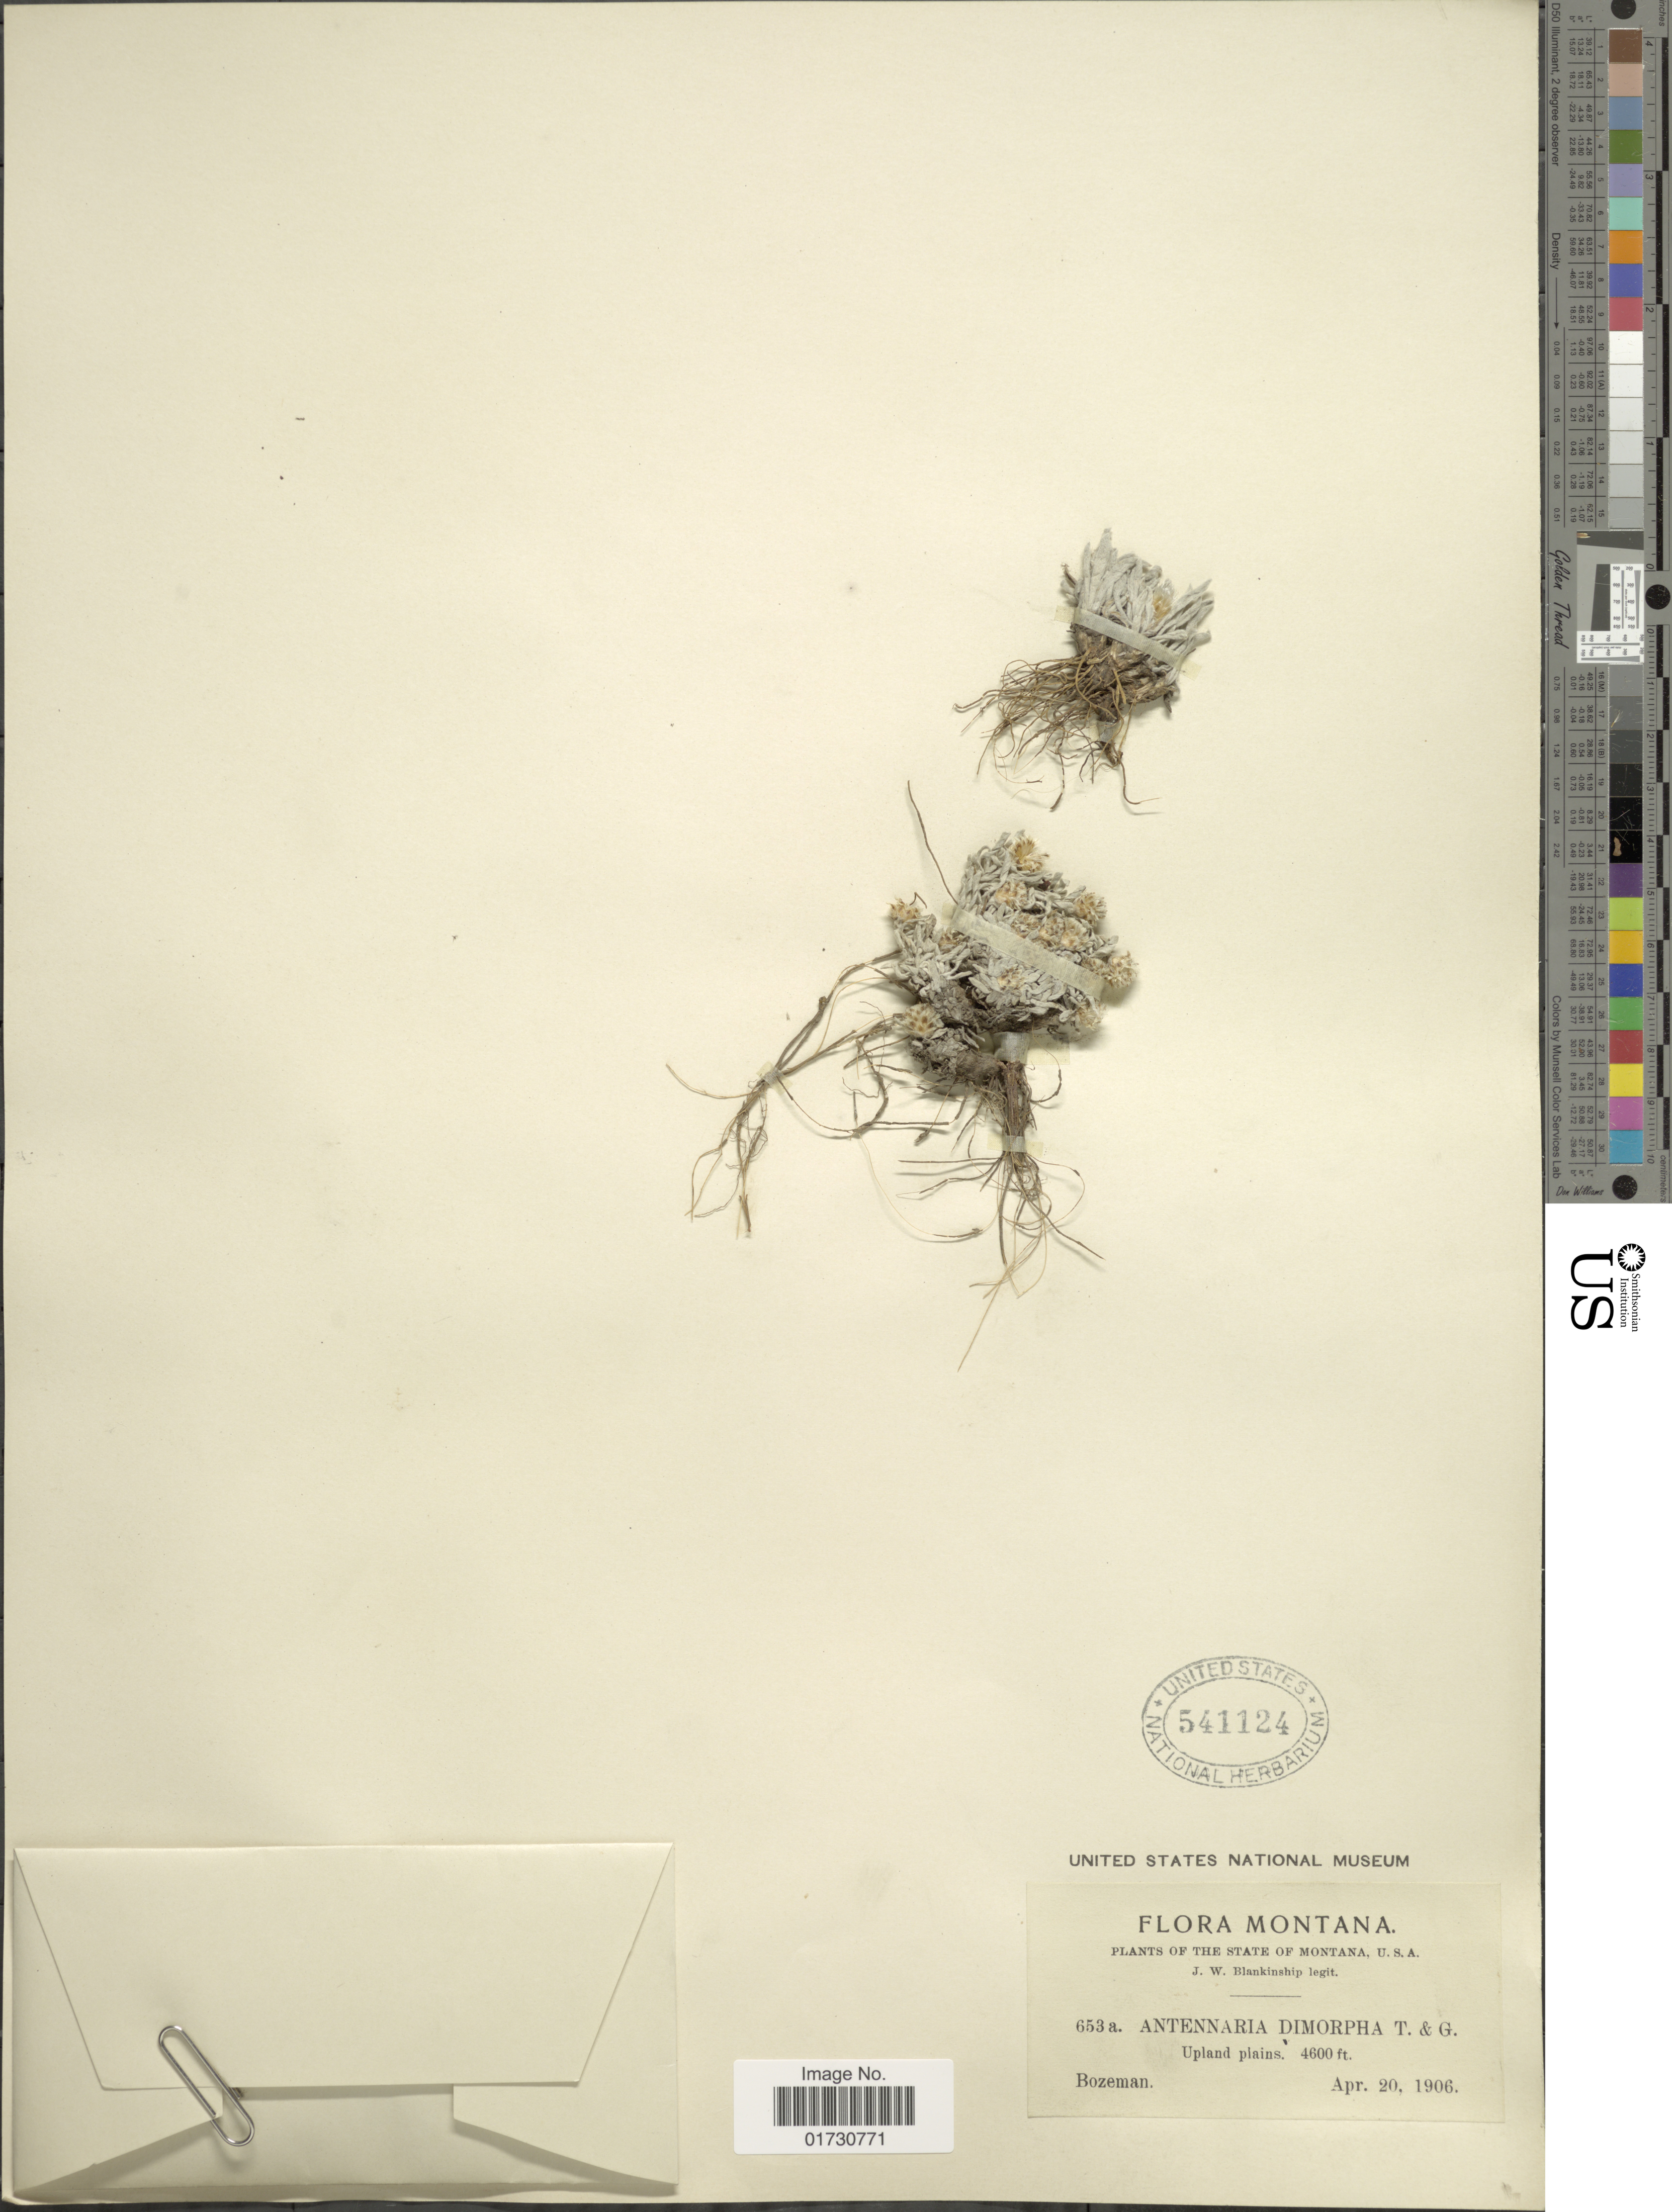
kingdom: Plantae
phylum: Tracheophyta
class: Magnoliopsida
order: Asterales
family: Asteraceae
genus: Antennaria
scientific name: Antennaria dimorpha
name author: (Nutt.) Torr. & A. Gray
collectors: J. W. Blankinship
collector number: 653a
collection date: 1906-04-20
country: United States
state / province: Montana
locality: The State of Montana, Upland plains, Bozeman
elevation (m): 1402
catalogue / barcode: US 541124